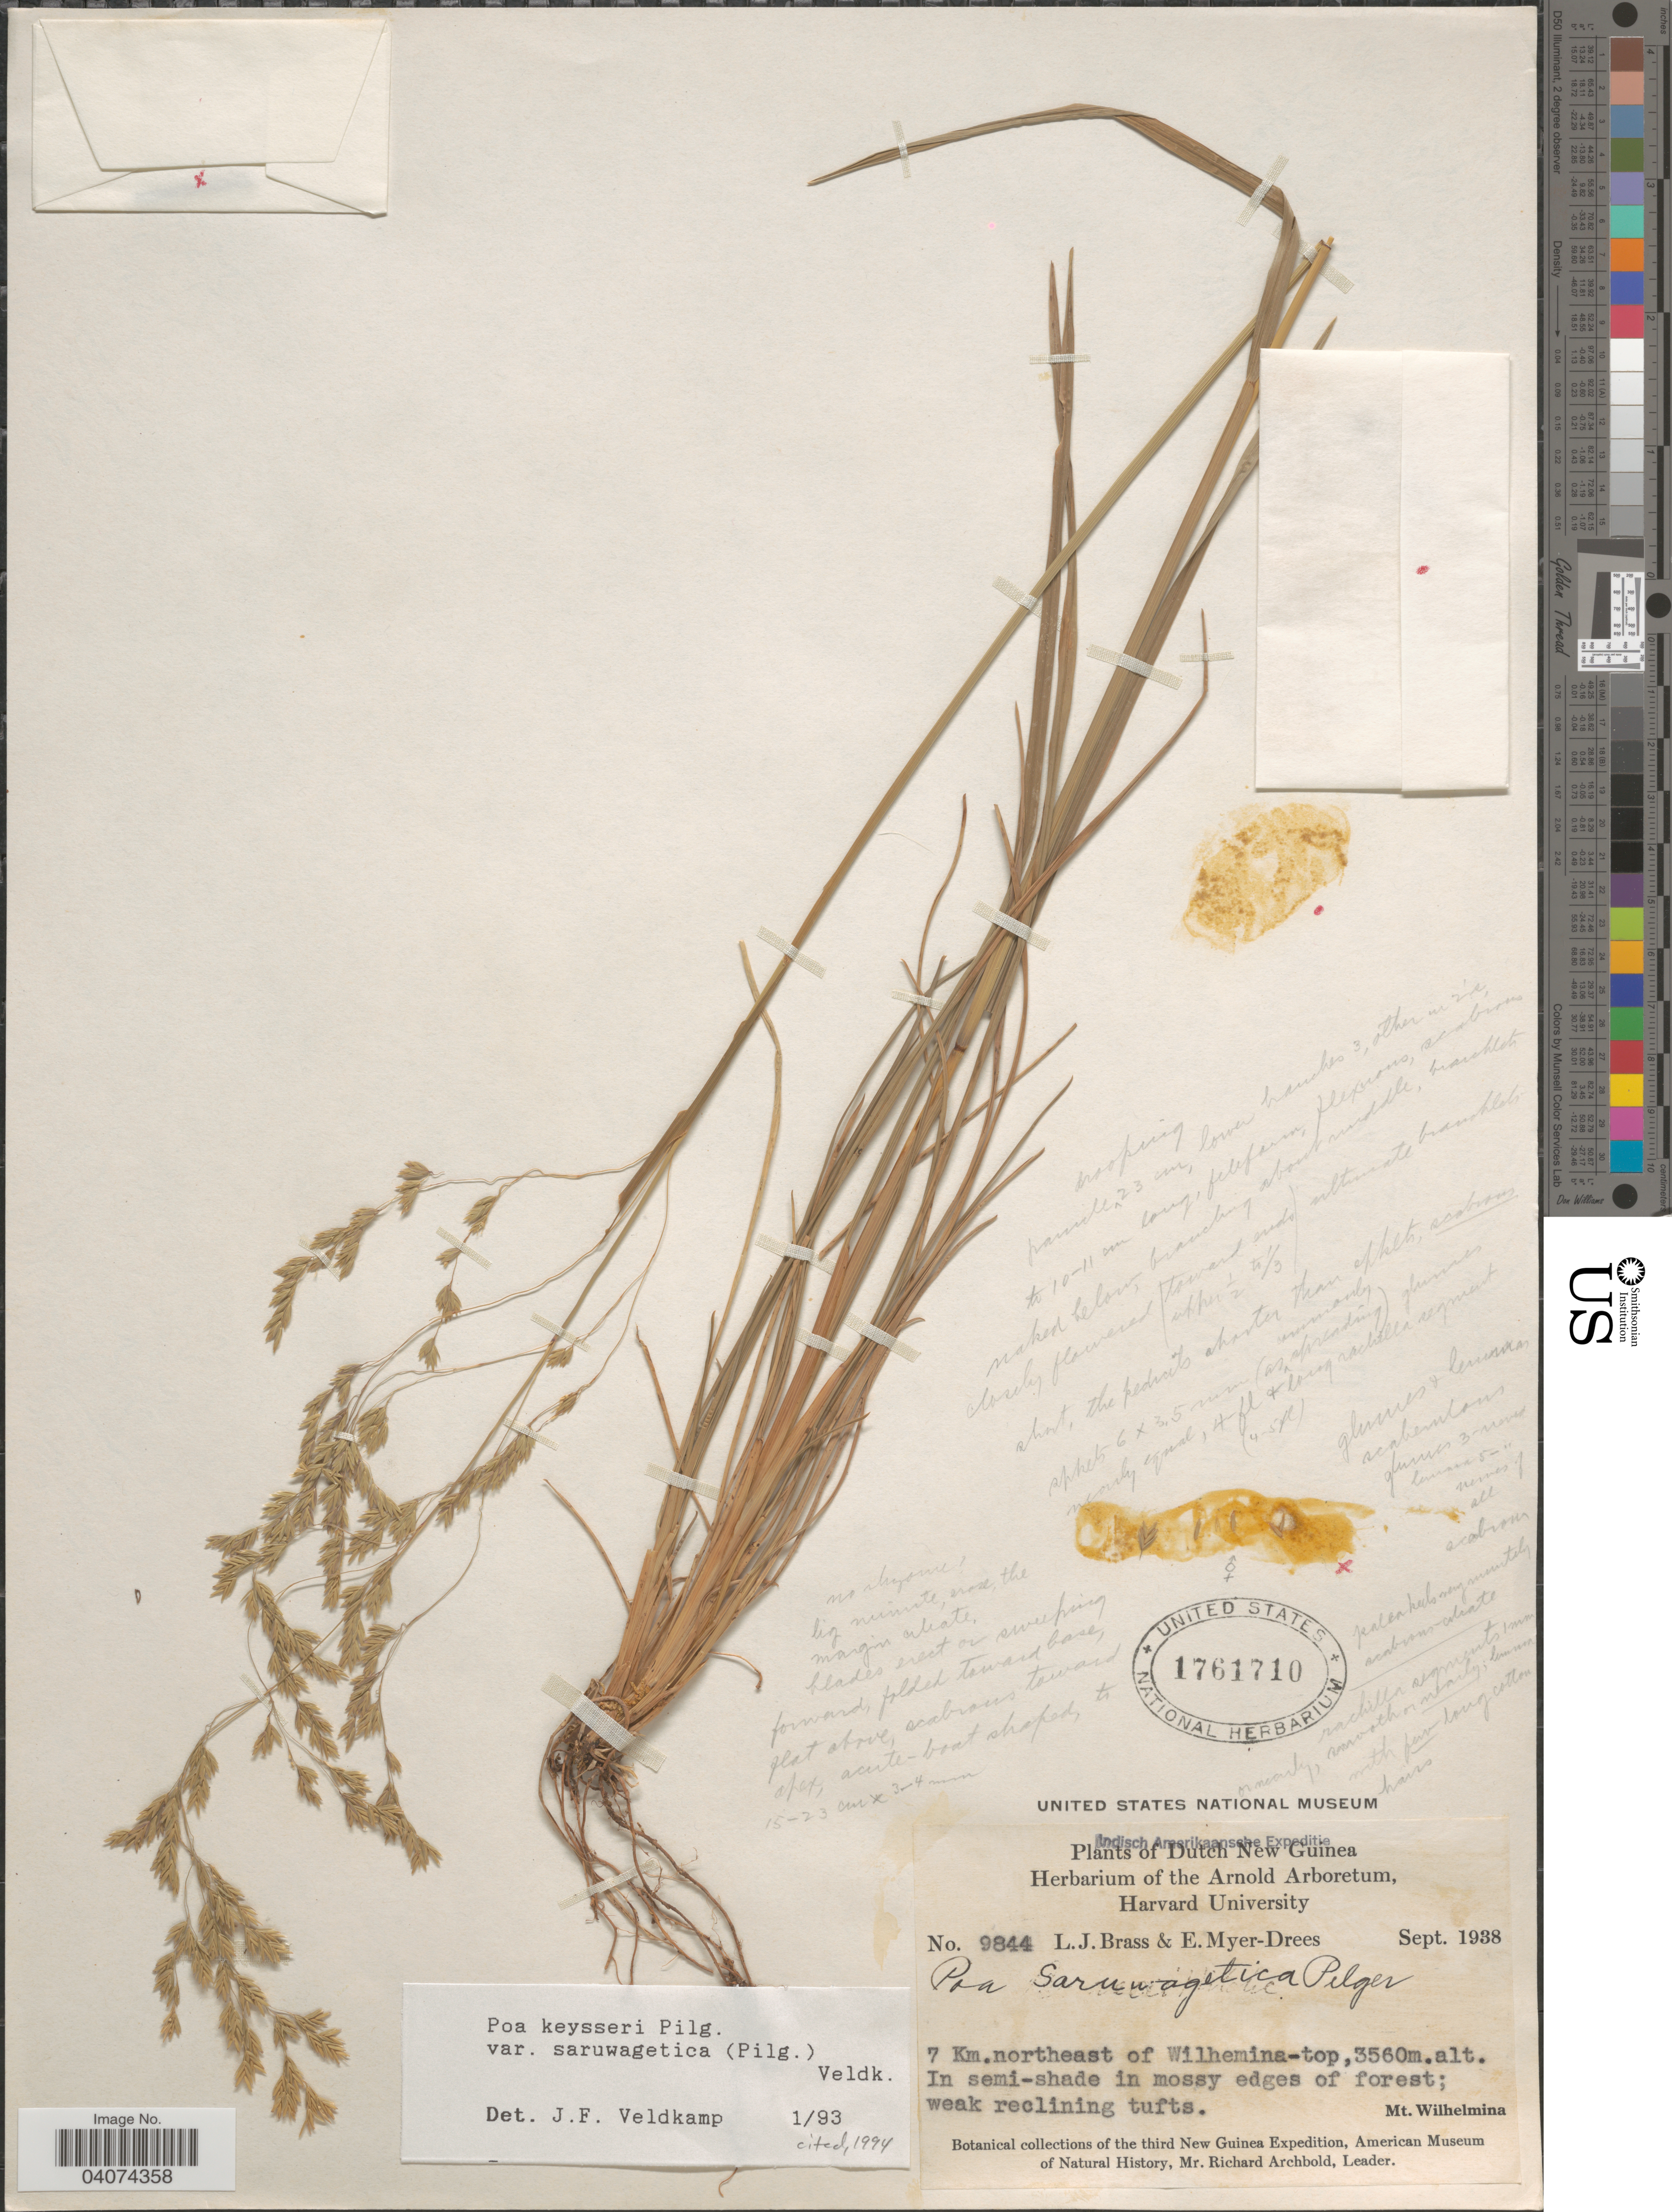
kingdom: Plantae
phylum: Tracheophyta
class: Liliopsida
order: Poales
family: Poaceae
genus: Poa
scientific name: Poa keysseri subsp. saruwagetica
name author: (Pilg.) Veldkamp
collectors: L. J. Brass & E. Myer-Drees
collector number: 9844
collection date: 1938-09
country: Indonesia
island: New Guinea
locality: Indisch Amerikaansche Expeditie. 7 Km. northeast of Wilhelmina-top. In semi-shade in mossy edges of forest; weak reclining tufts. Mt. Wilhelmina. The third New Guinea Expedition.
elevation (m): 3560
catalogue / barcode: US 1761710